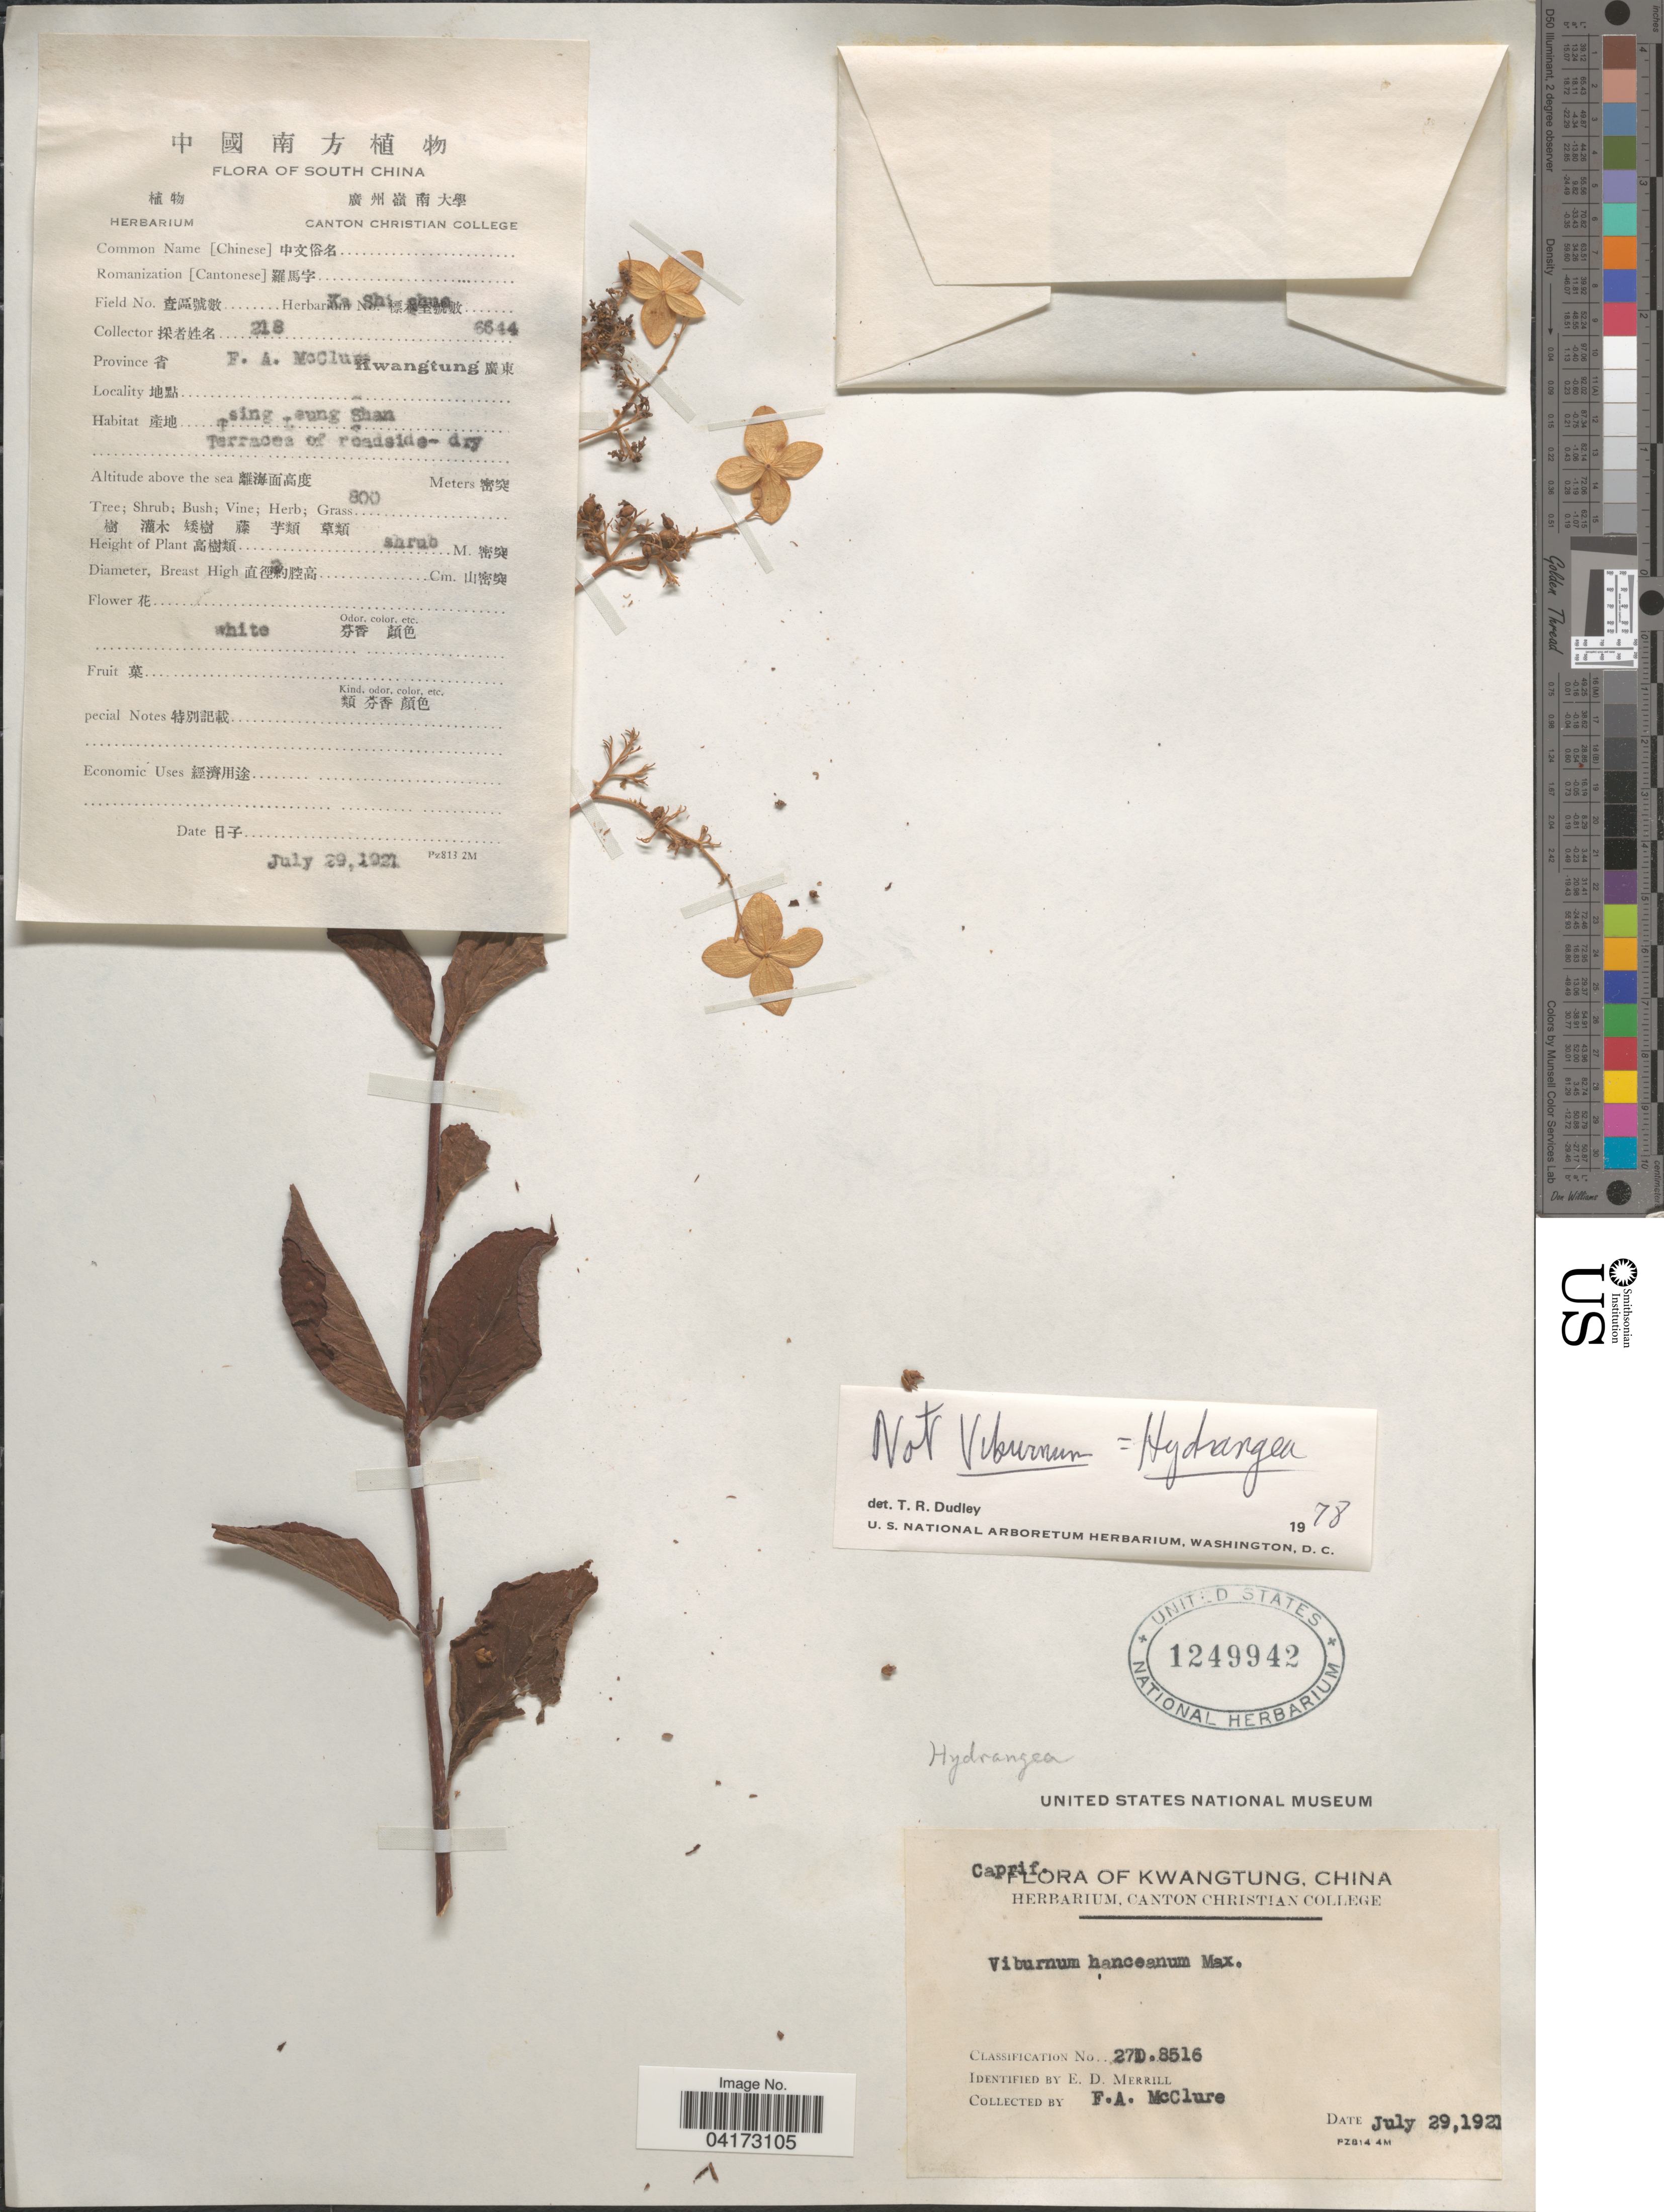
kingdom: Plantae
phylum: Tracheophyta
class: Magnoliopsida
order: Cornales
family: Hydrangeaceae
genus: Hydrangea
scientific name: Hydrangea sp.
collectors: F. A. McClure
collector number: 218/6644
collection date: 1921-07-29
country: China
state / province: Guangdong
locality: South China. Kwangtung. Tsing, Tsung Shan.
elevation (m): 800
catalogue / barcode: US 1249942